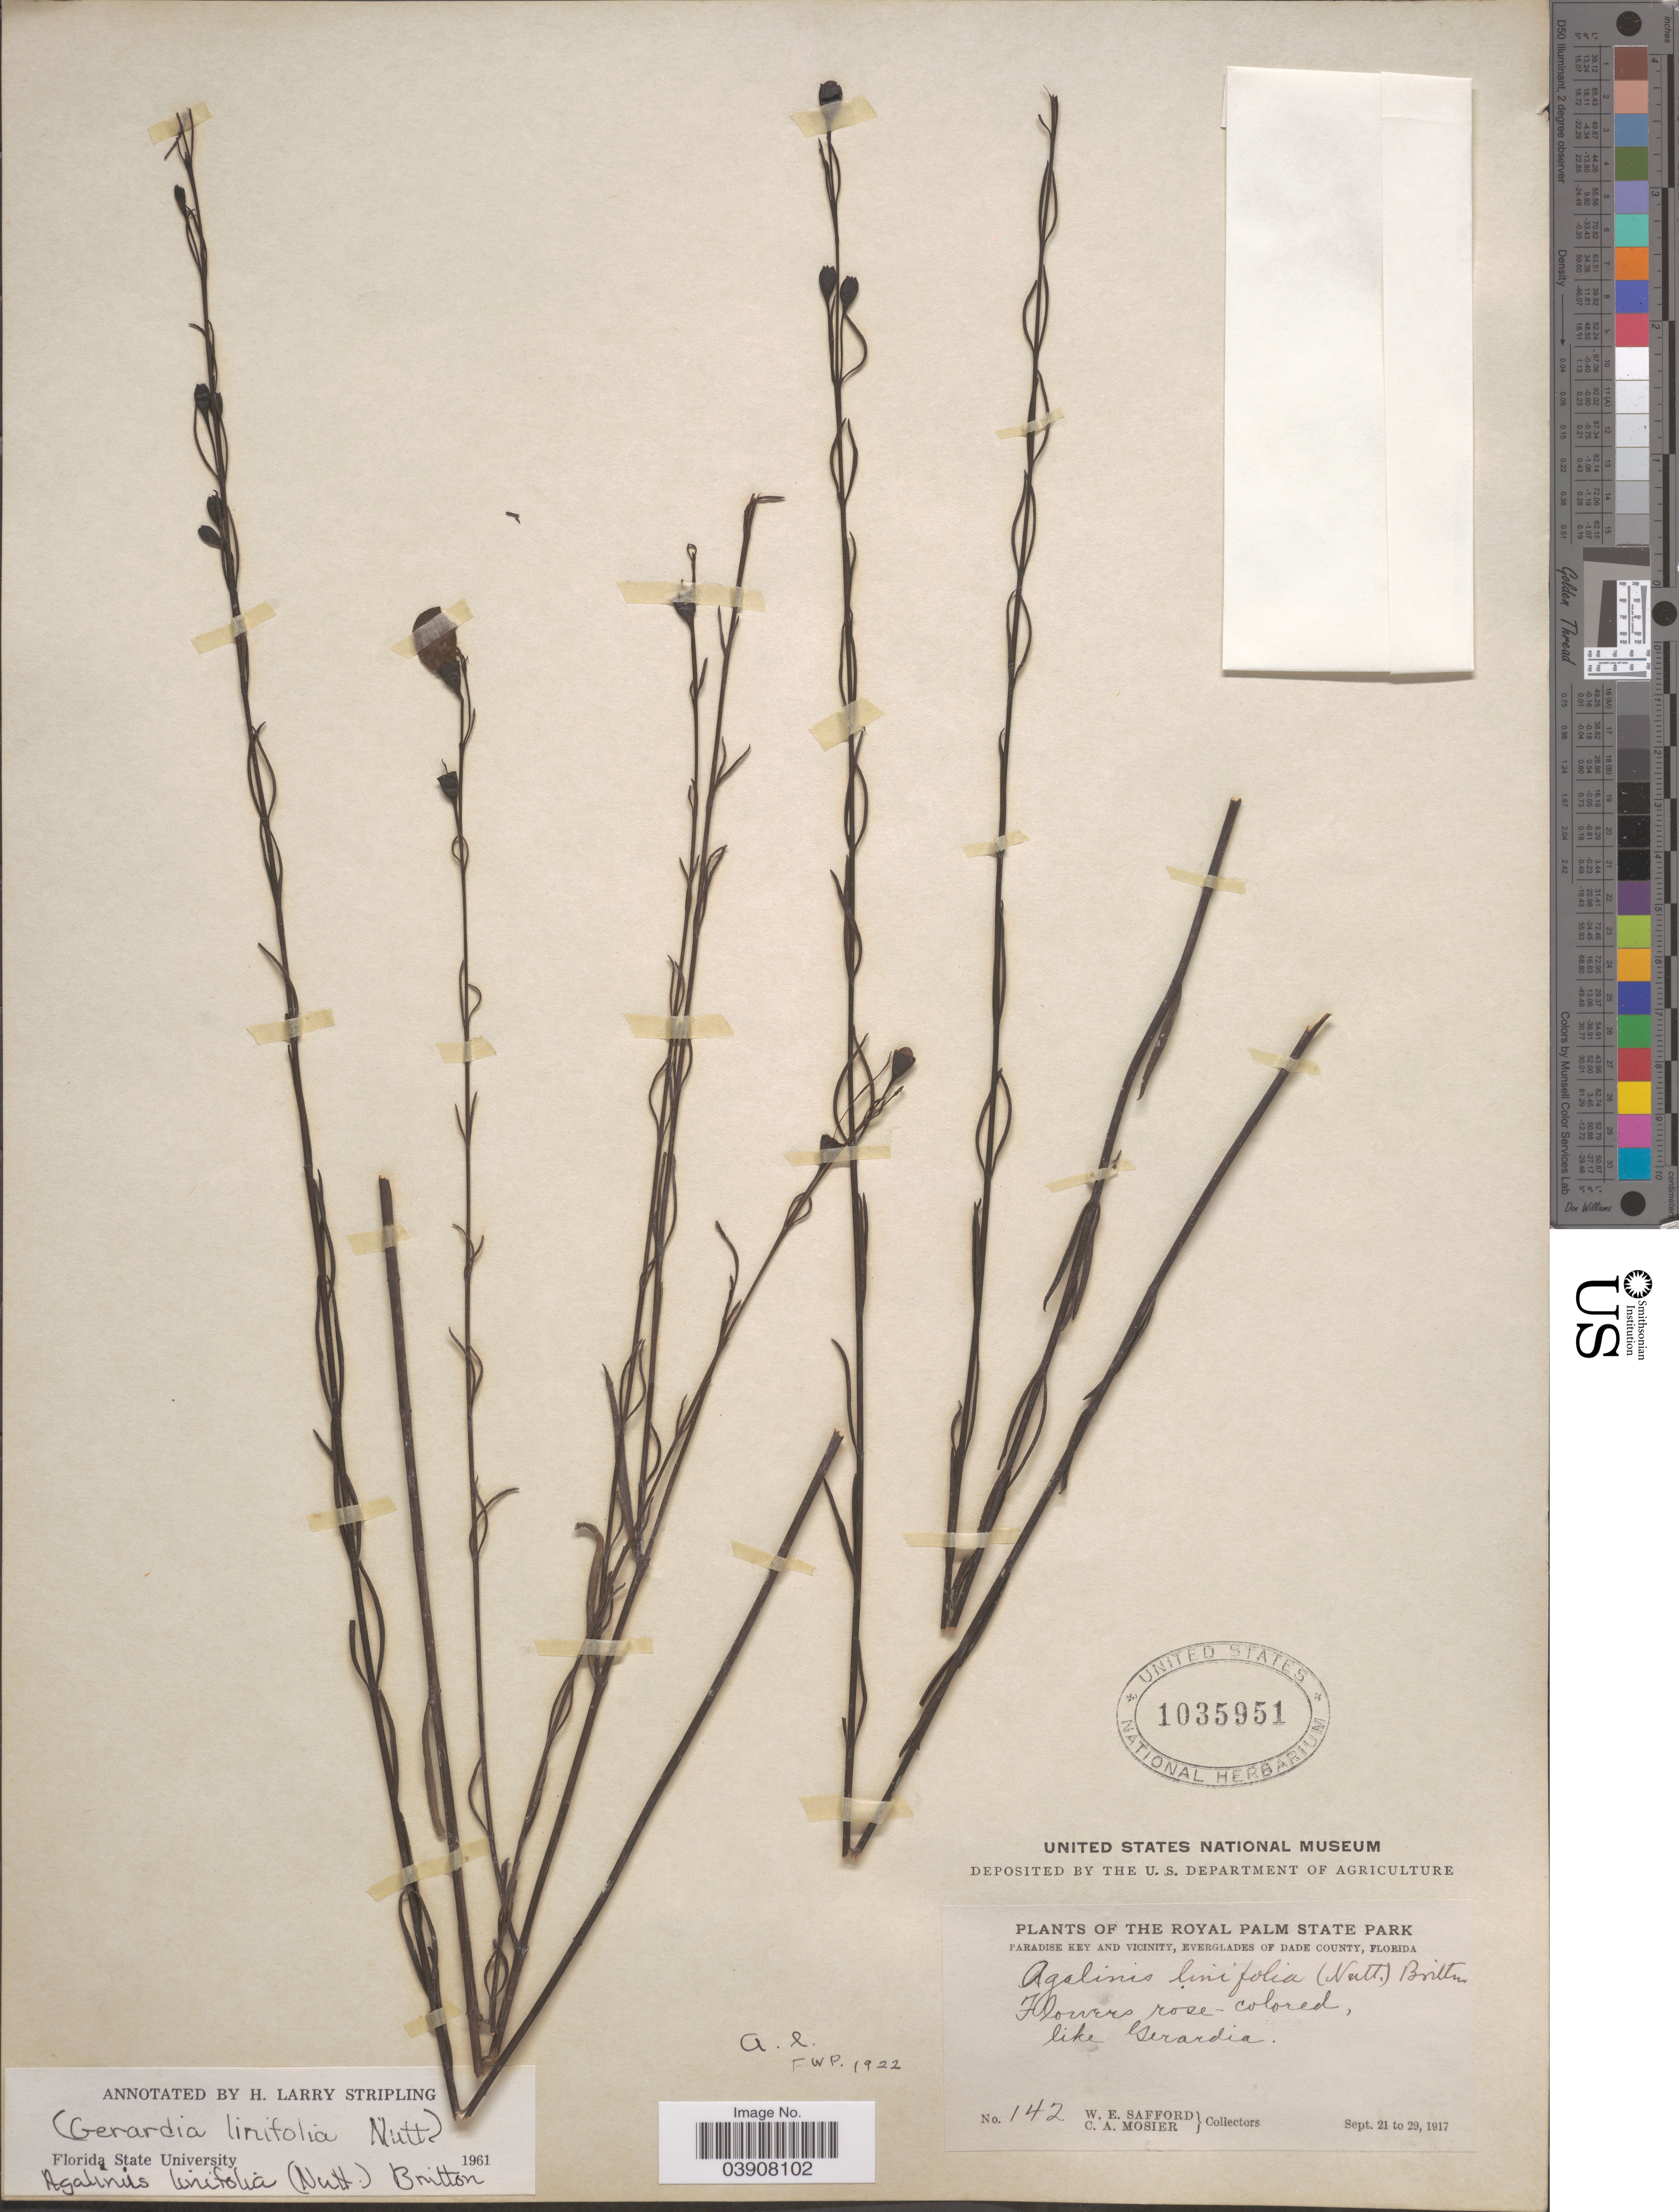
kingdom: Plantae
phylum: Tracheophyta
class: Magnoliopsida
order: Lamiales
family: Orobanchaceae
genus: Agalinis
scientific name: Agalinis linifolia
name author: (Nutt.) Britton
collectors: W. E. Safford & C. A. Mosier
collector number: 142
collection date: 1917-09-21/1917-09-29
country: United States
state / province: Florida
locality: The Royal Palm State Park. Paradise Key and vicinity, Everglades of Dade County.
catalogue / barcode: US 1035951